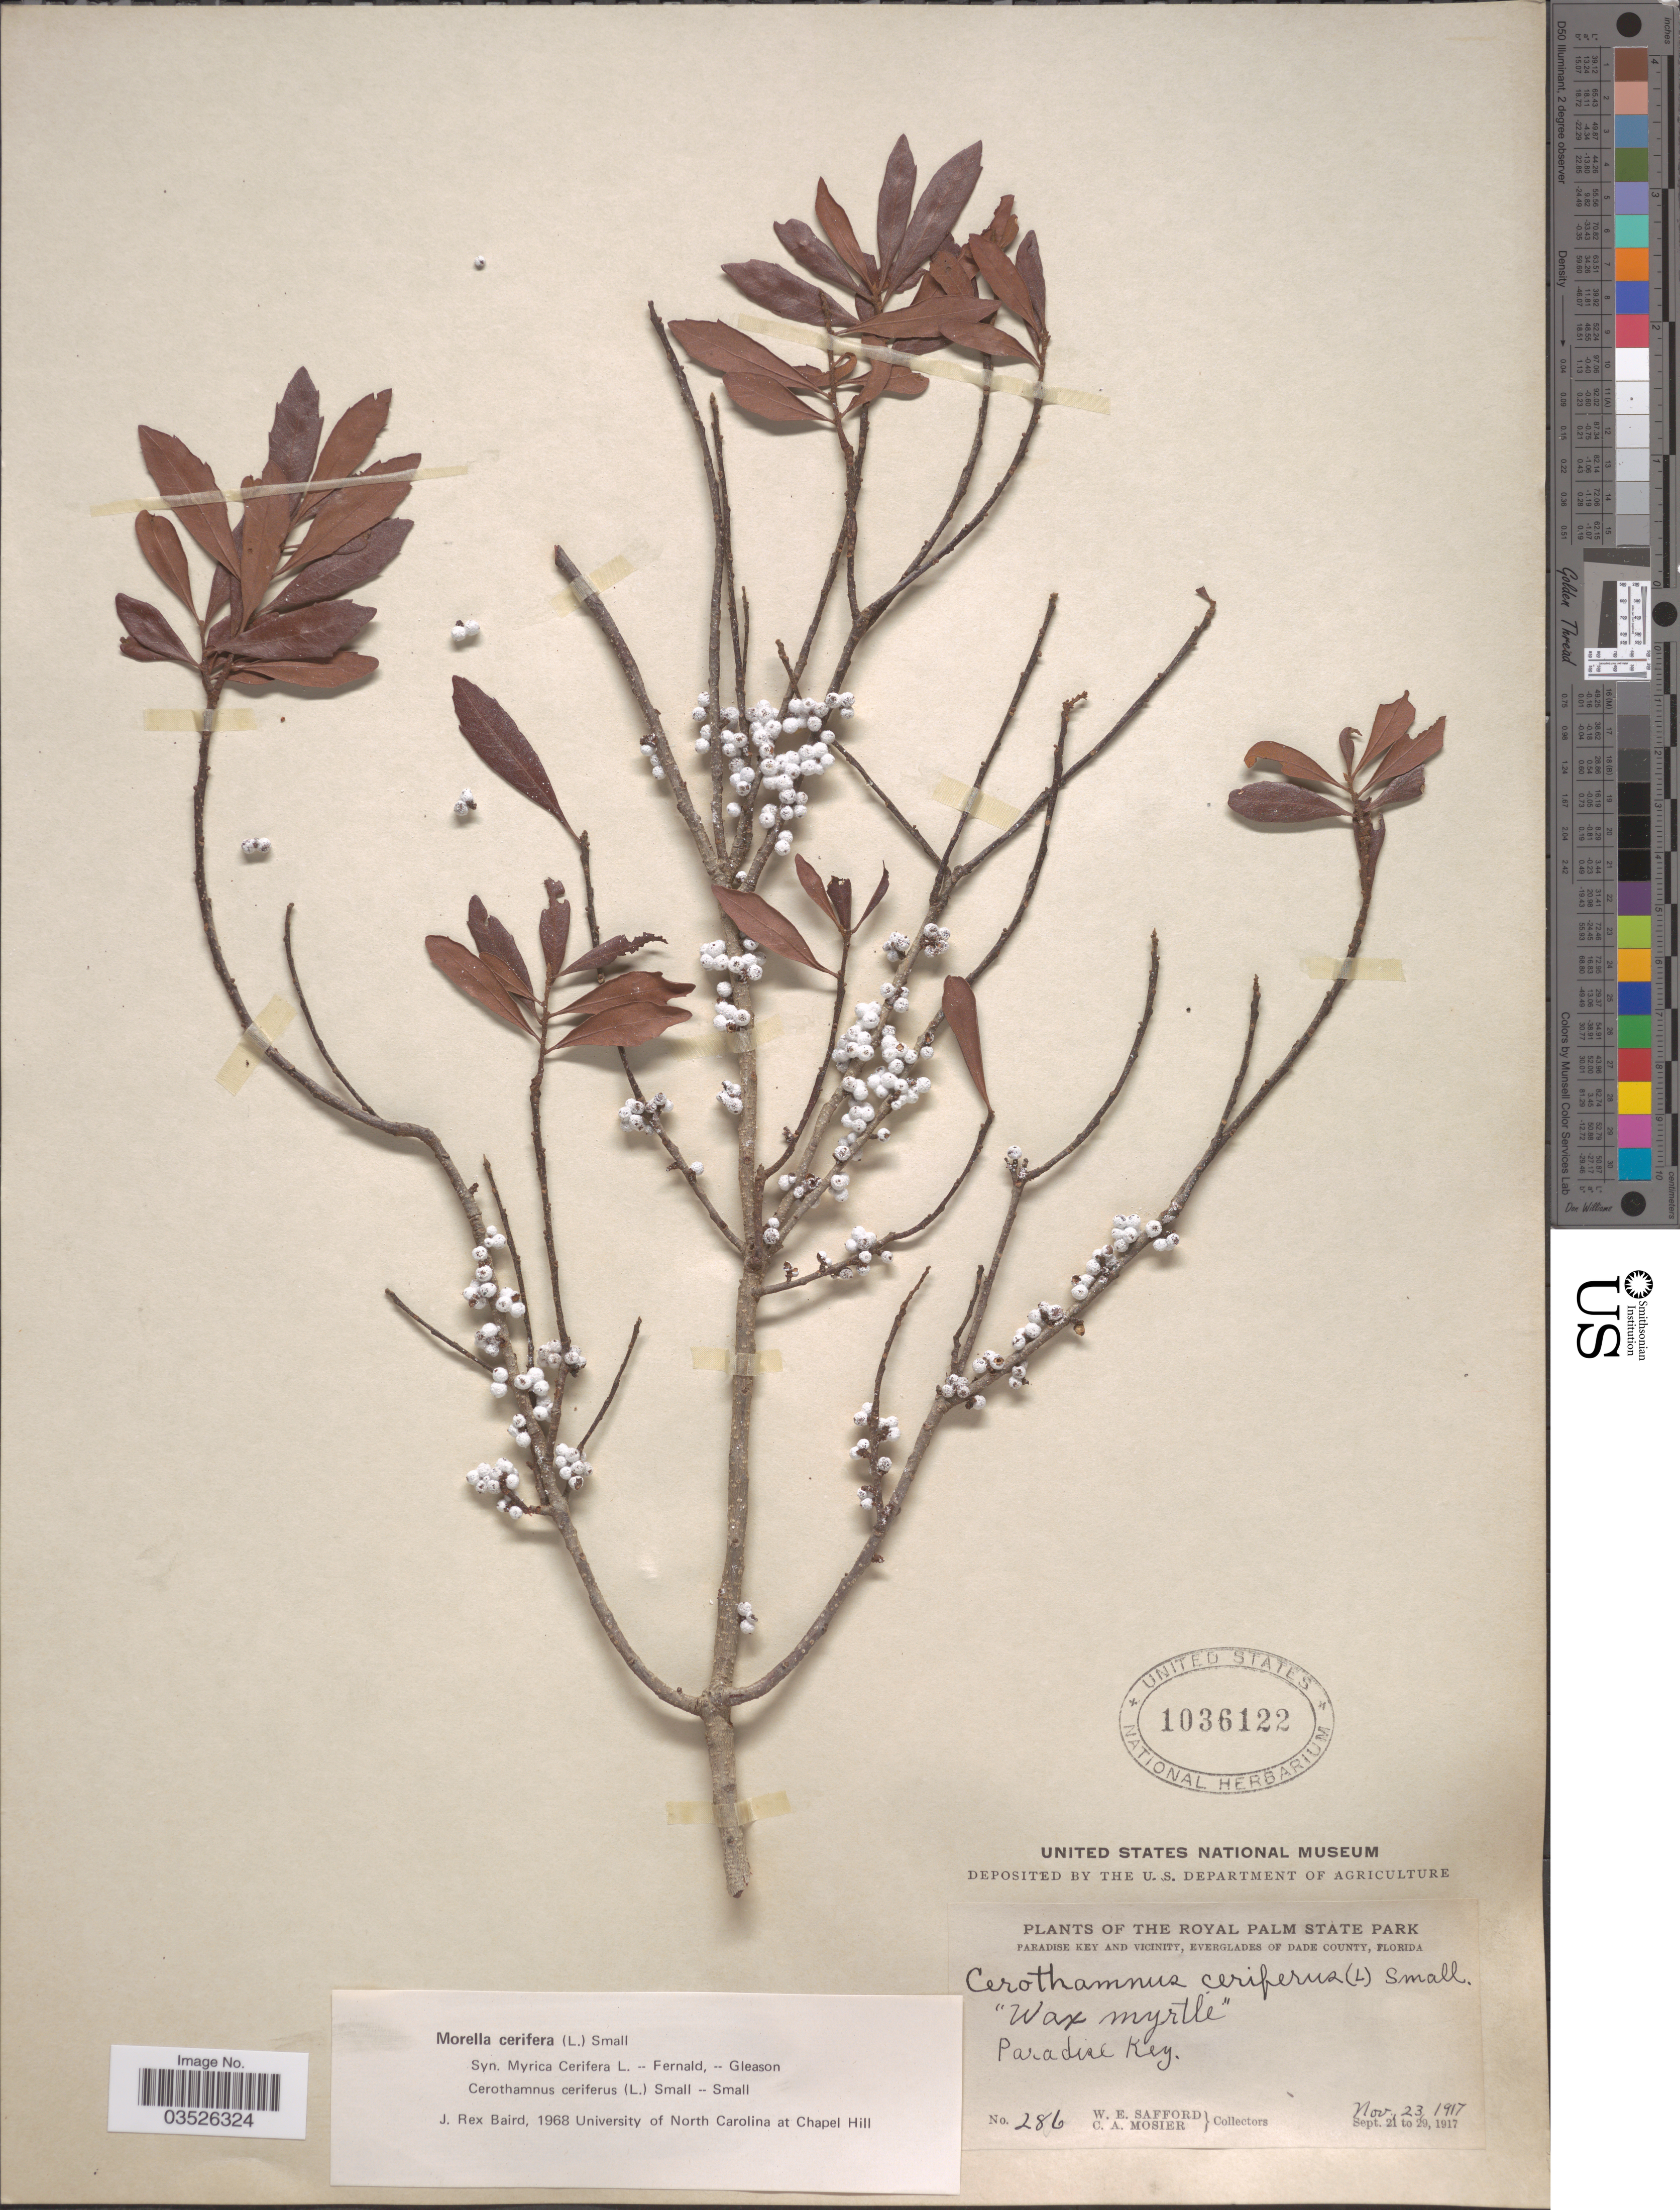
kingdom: Plantae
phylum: Tracheophyta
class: Magnoliopsida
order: Fagales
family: Myricaceae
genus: Morella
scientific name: Morella cerifera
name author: (L.) Small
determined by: Baird, James Rex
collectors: W. E. Safford & C. A. Mosier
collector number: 286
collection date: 1917-11-23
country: United States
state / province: Florida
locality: The Royal Palm State Park. Paradise Key and vicinity, Everglades of Dade County. Paradise Key.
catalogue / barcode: US 1036122